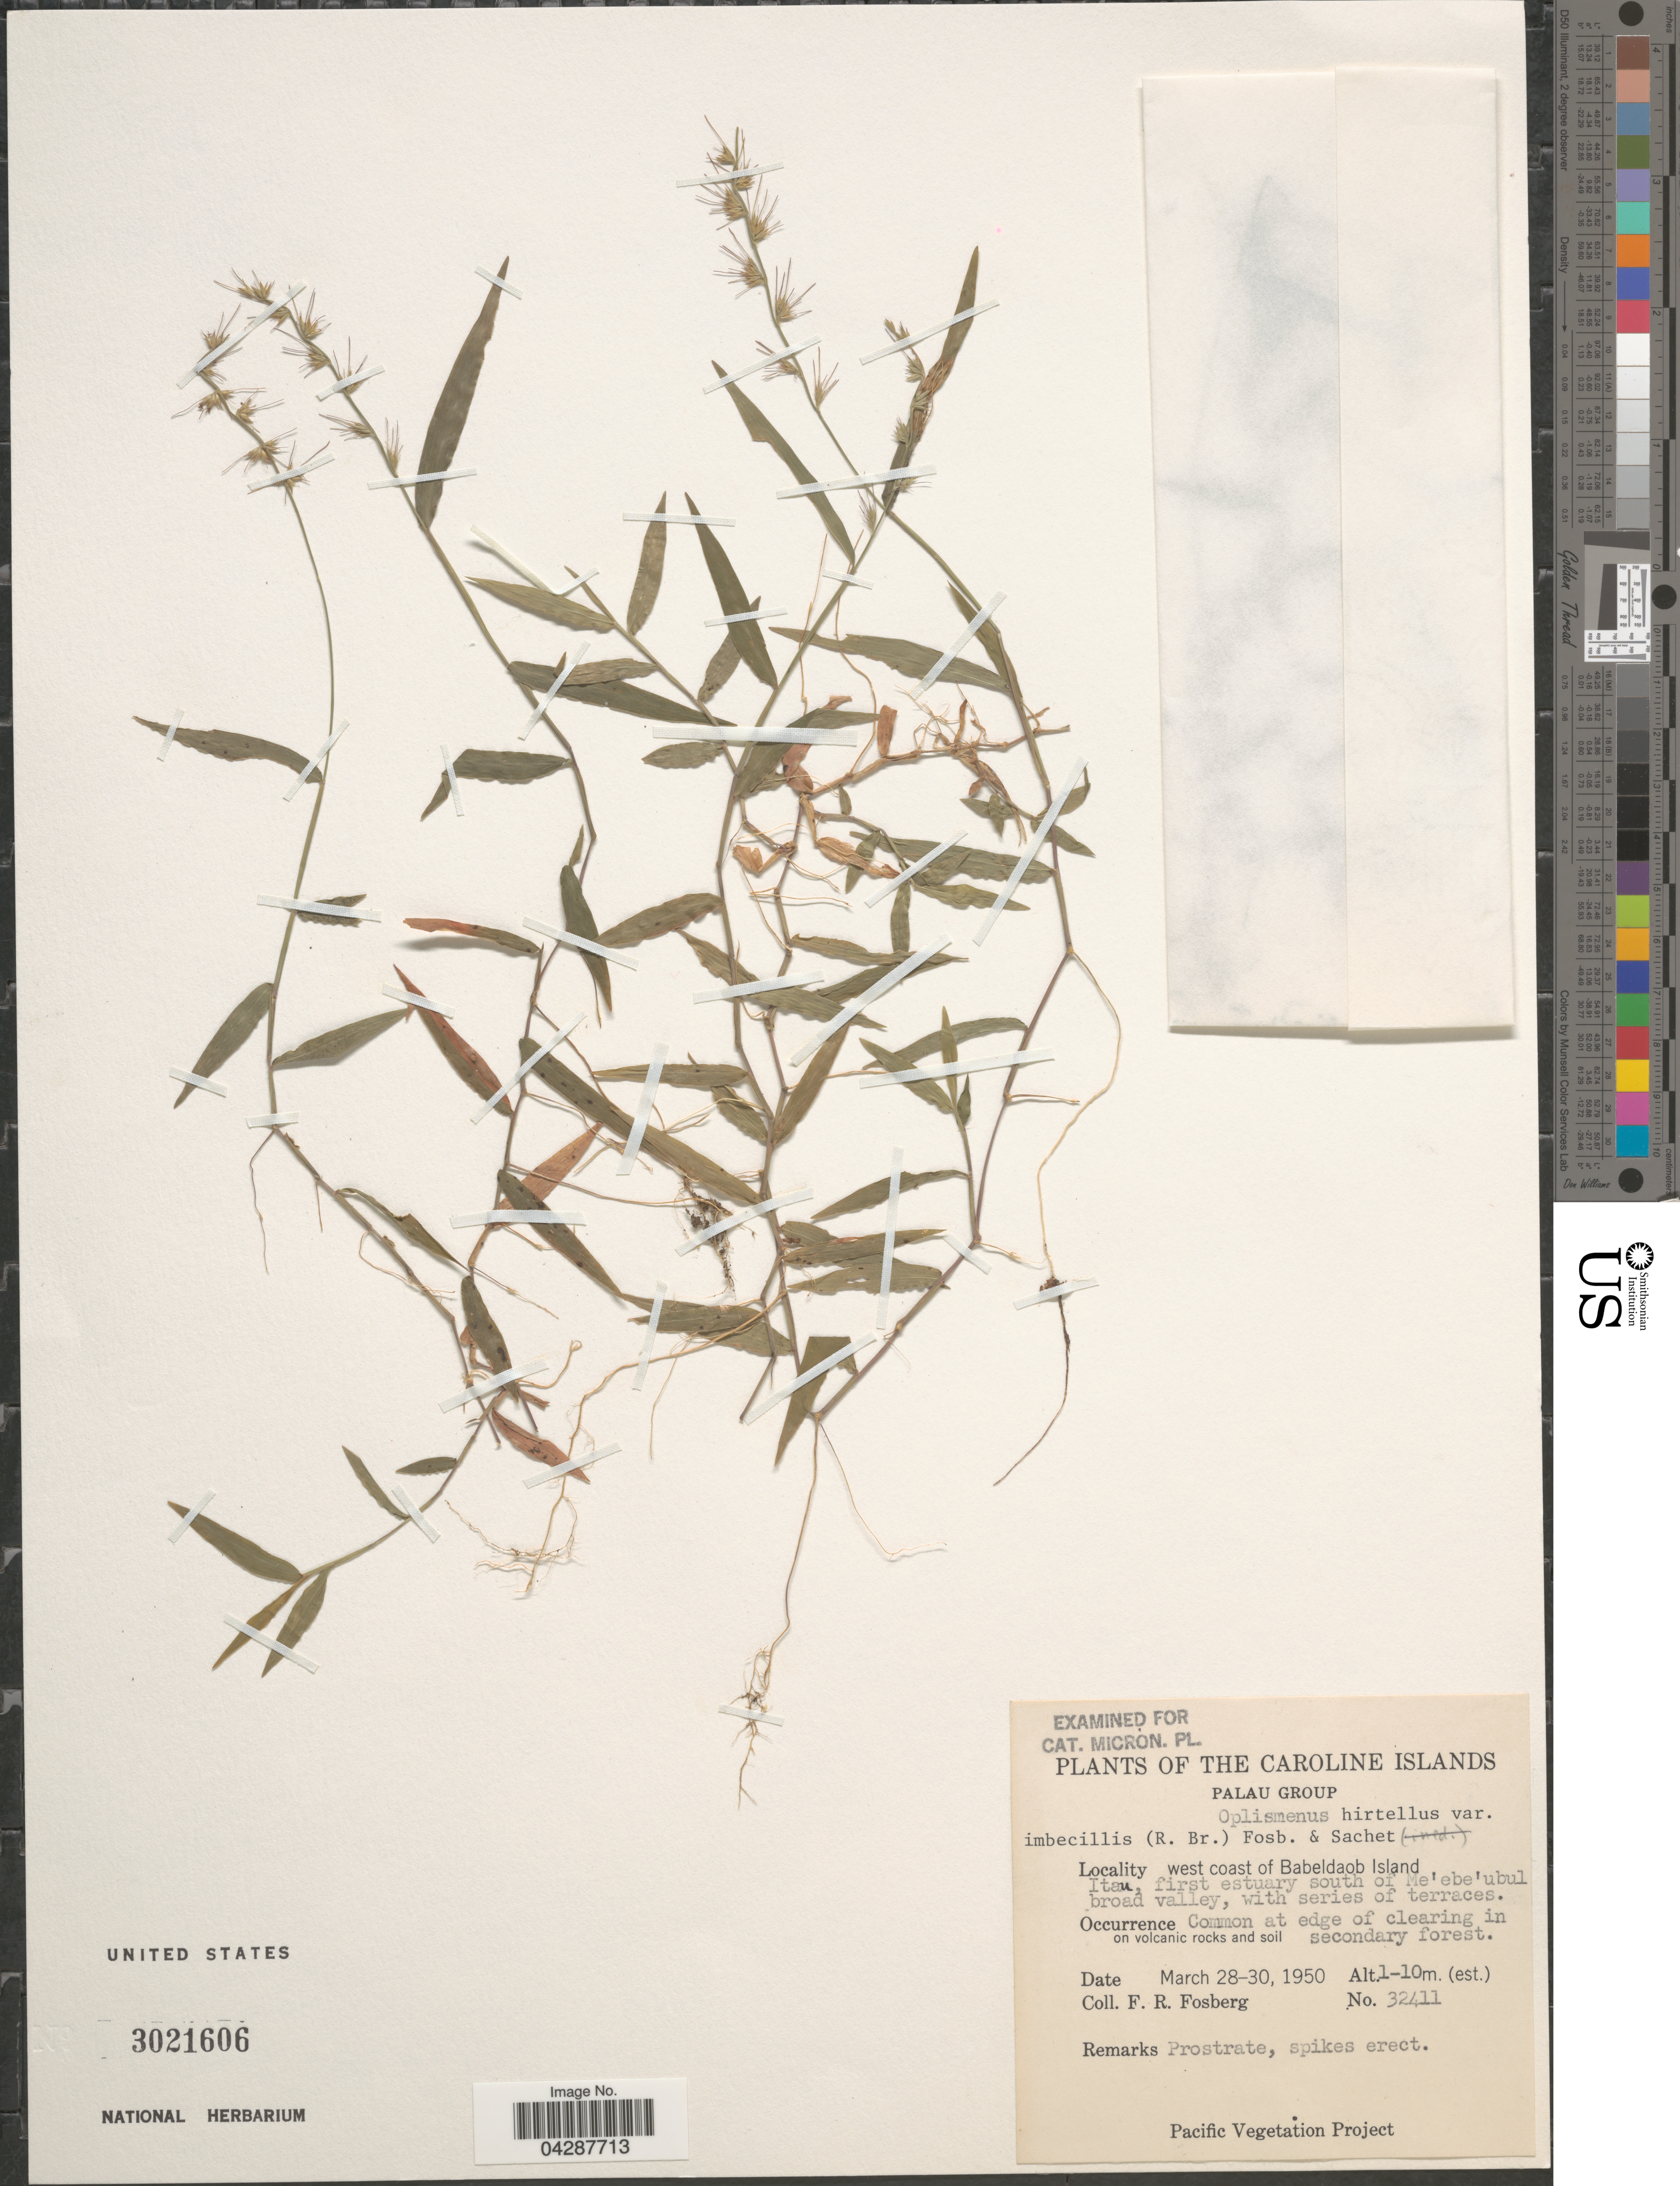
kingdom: Plantae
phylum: Tracheophyta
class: Liliopsida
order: Poales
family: Poaceae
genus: Oplismenus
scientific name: Oplismenus hirtellus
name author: (L.) P. Beauv.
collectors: F. R. Fosberg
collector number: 32411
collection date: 1950-03-28/1950-03-30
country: Kiribati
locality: The Caroline Islands. Palau Group. West coast of Babeldaob Island, Itau, first estuary south of Me'ebe'ubul broad valley, with series of terraces.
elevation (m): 1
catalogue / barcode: US 3021606